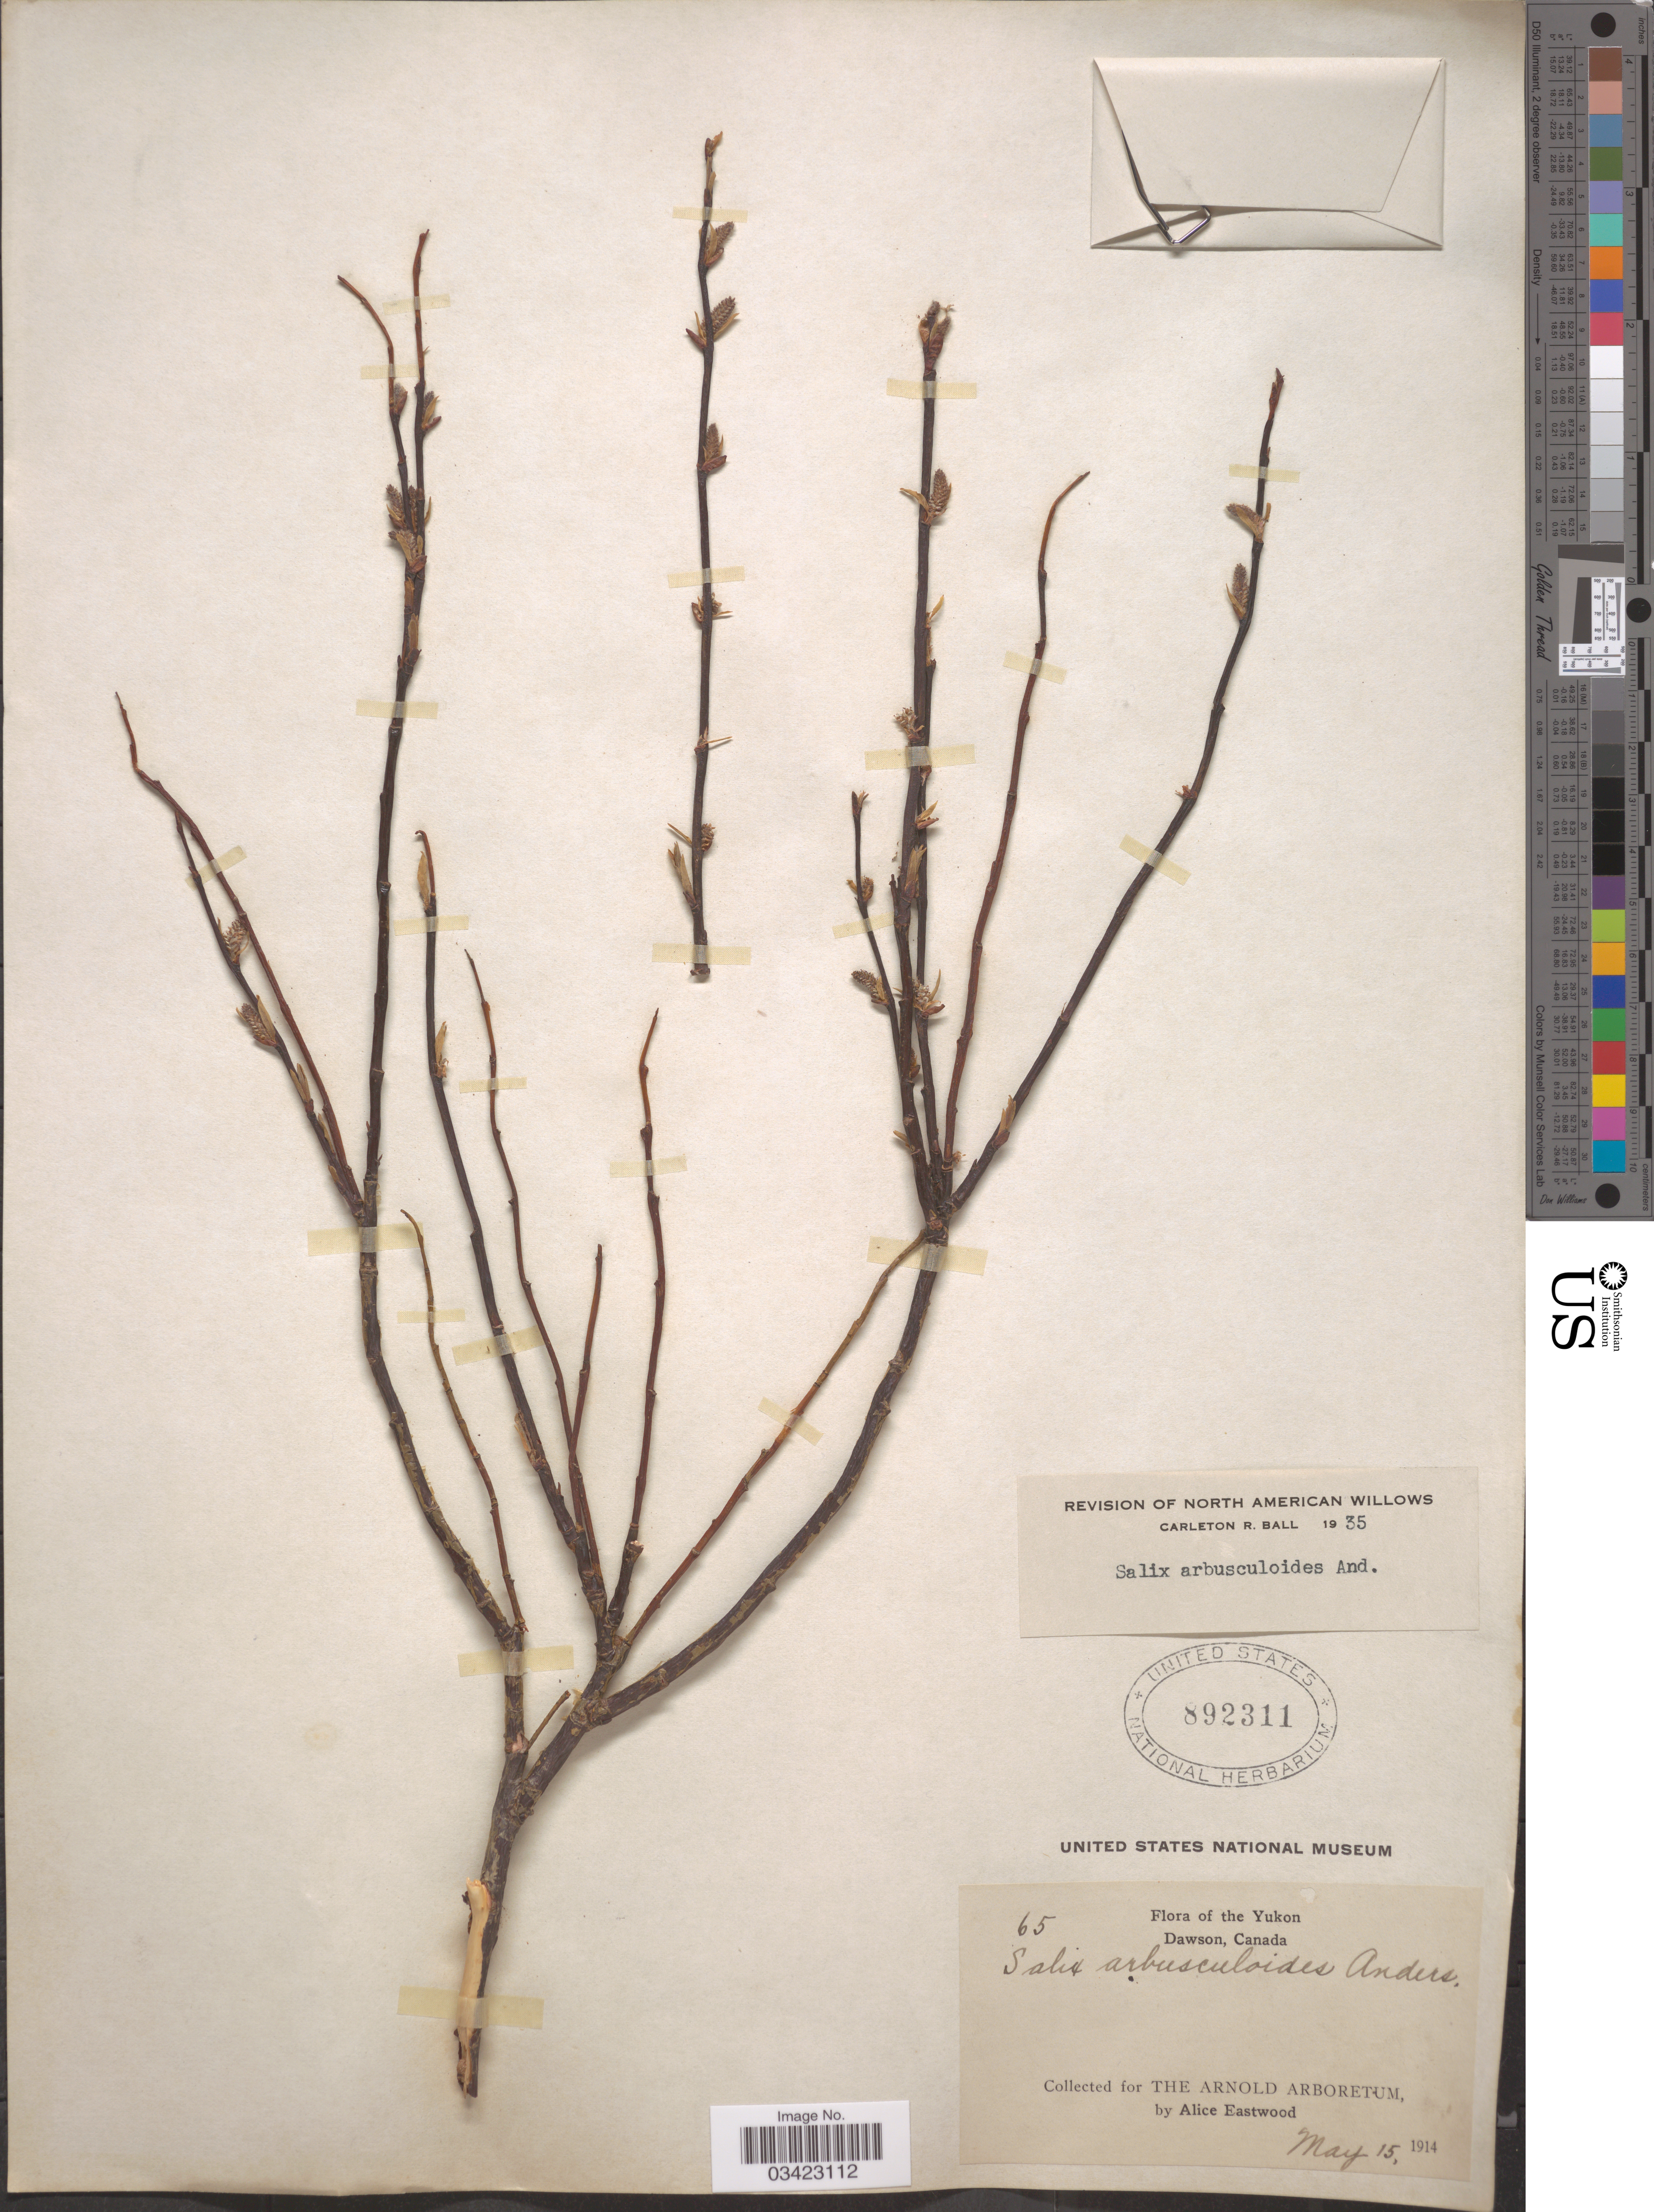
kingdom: Plantae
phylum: Tracheophyta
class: Magnoliopsida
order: Malpighiales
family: Salicaceae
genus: Salix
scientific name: Salix arbusculoides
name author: Andersson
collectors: A. Eastwood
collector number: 65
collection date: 1914-05-15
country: Canada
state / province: Yukon Territory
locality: Yukon. Dawson.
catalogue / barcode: US 892311